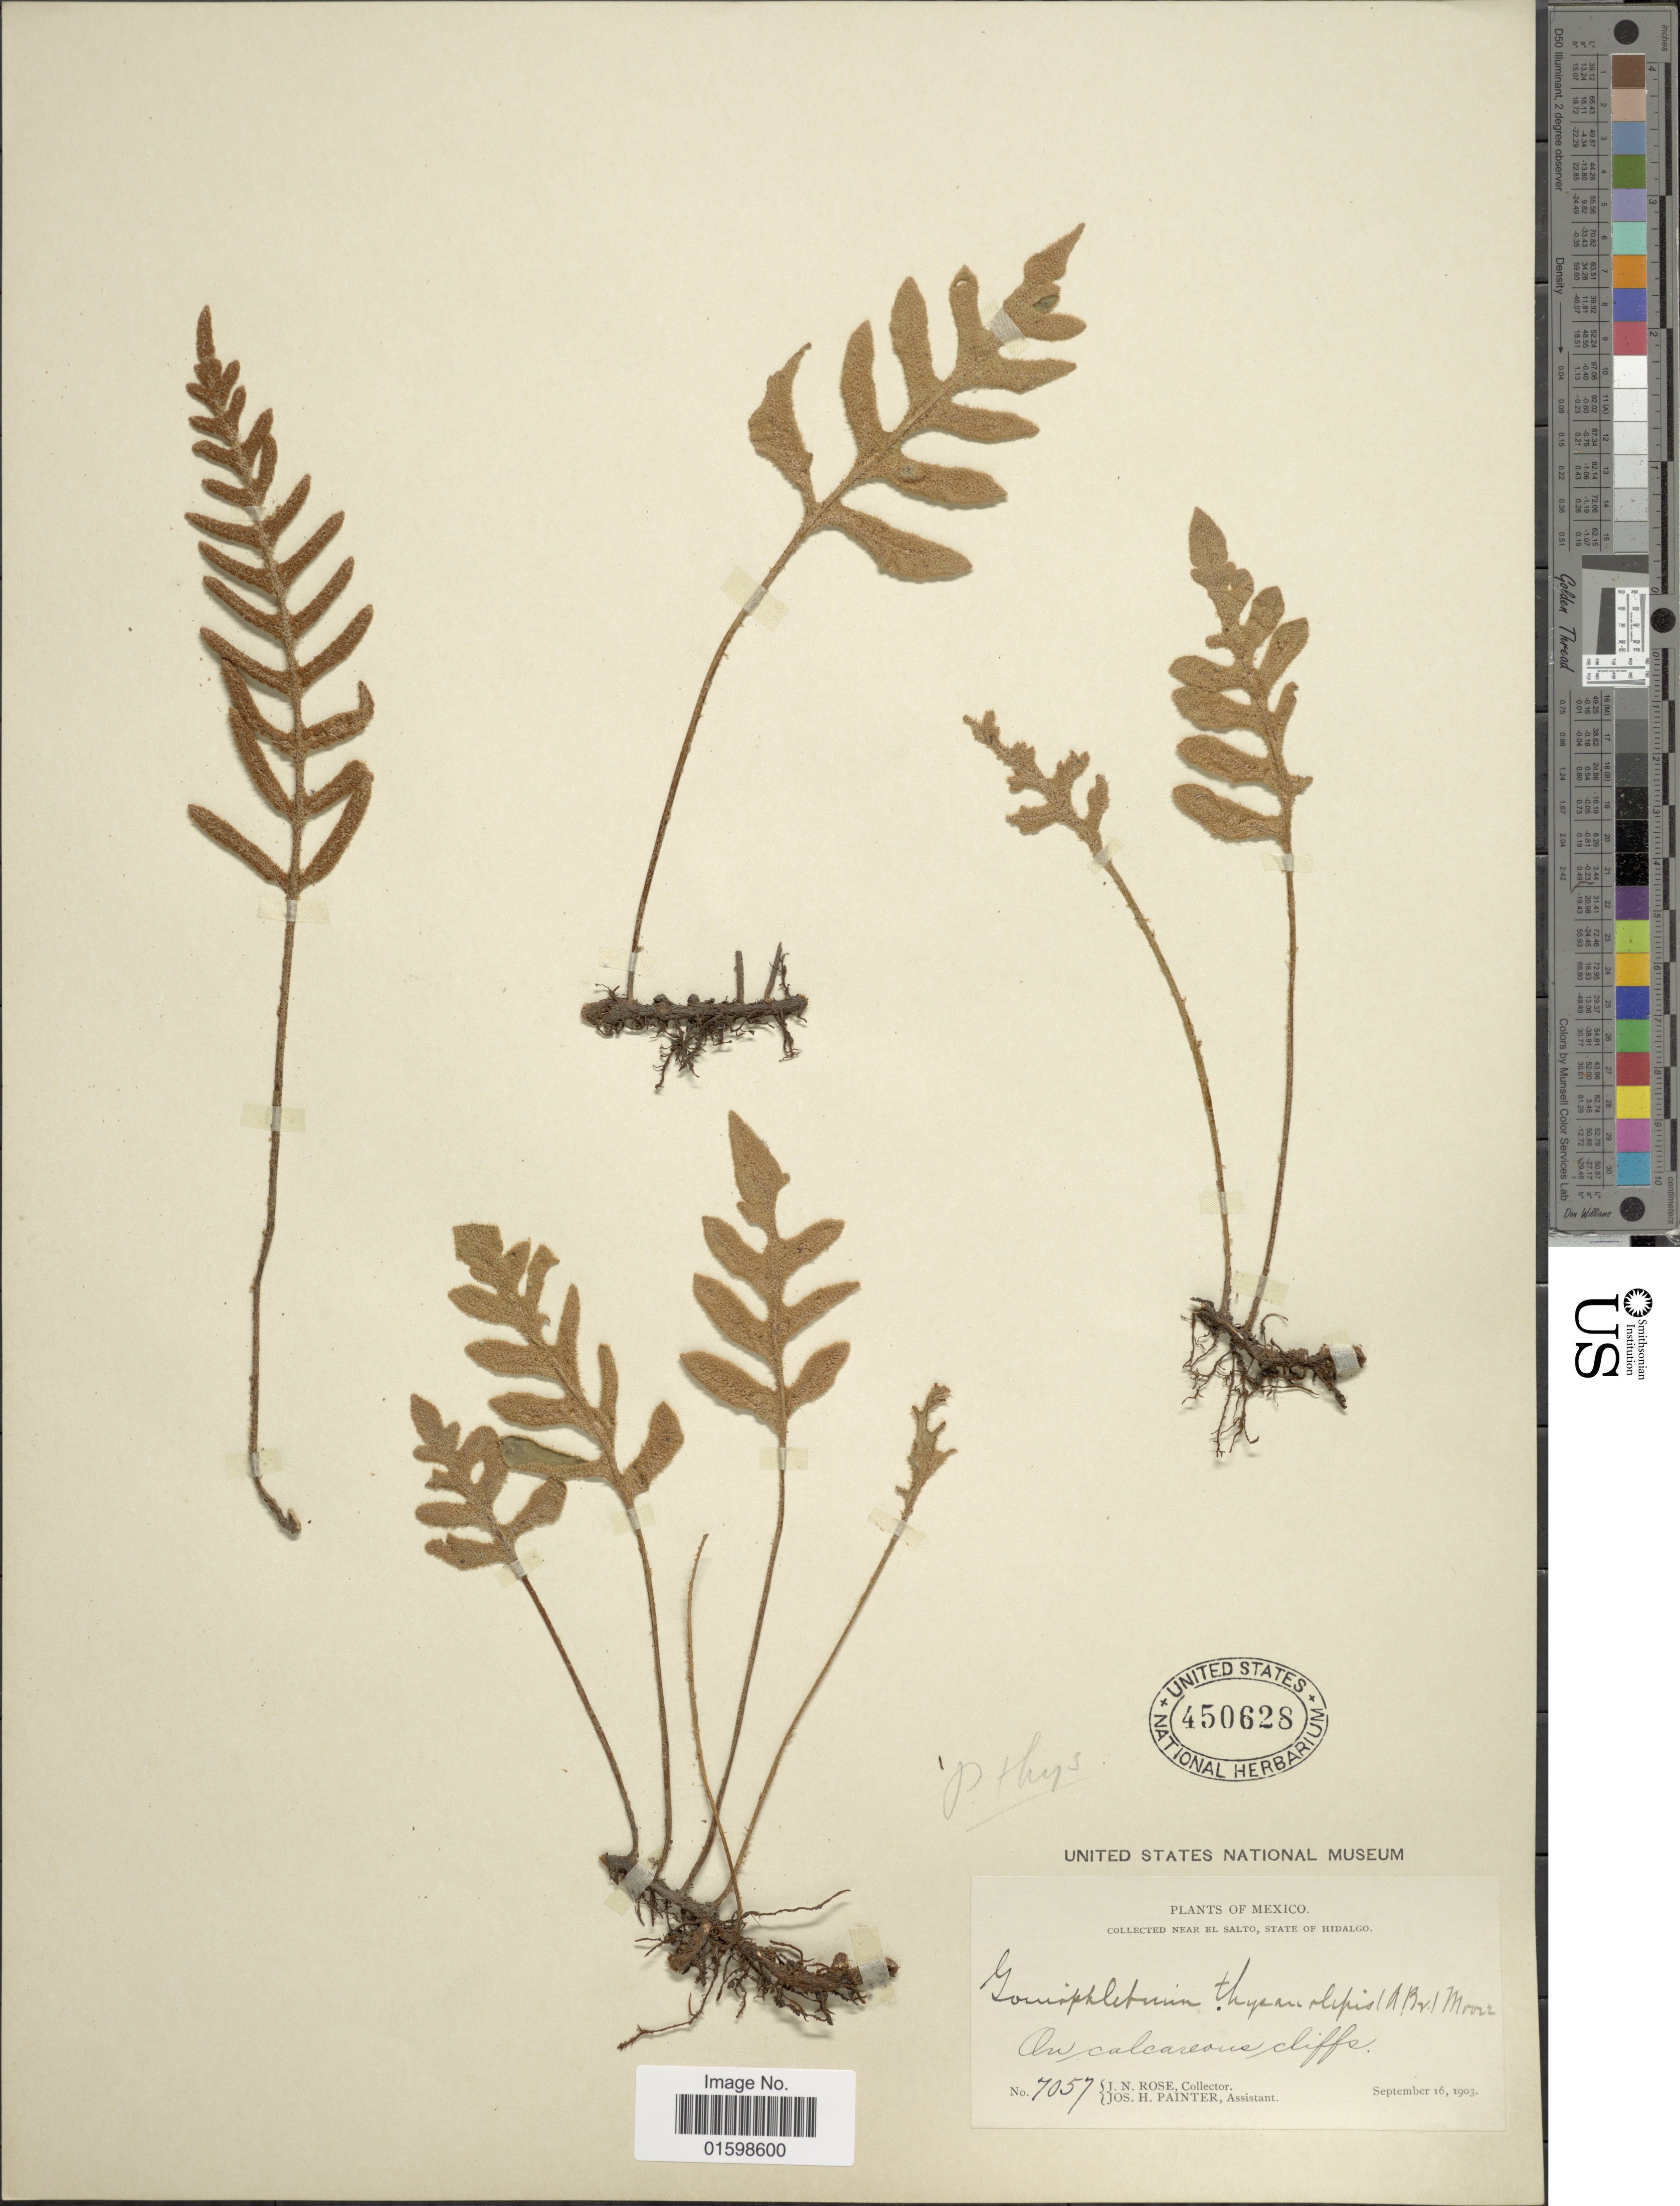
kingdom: Plantae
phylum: Tracheophyta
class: Polypodiopsida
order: Polypodiales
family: Polypodiaceae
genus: Pleopeltis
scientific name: Pleopeltis thyssanolepis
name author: (A. Braun ex Klotzsch) E.G. Andrews & Windham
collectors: J. N. Rose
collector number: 7057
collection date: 1903-09-16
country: Mexico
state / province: Hidalgo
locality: Near El Salto, state of Hidalgo, on calcareous cliffs.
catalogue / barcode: US 450628